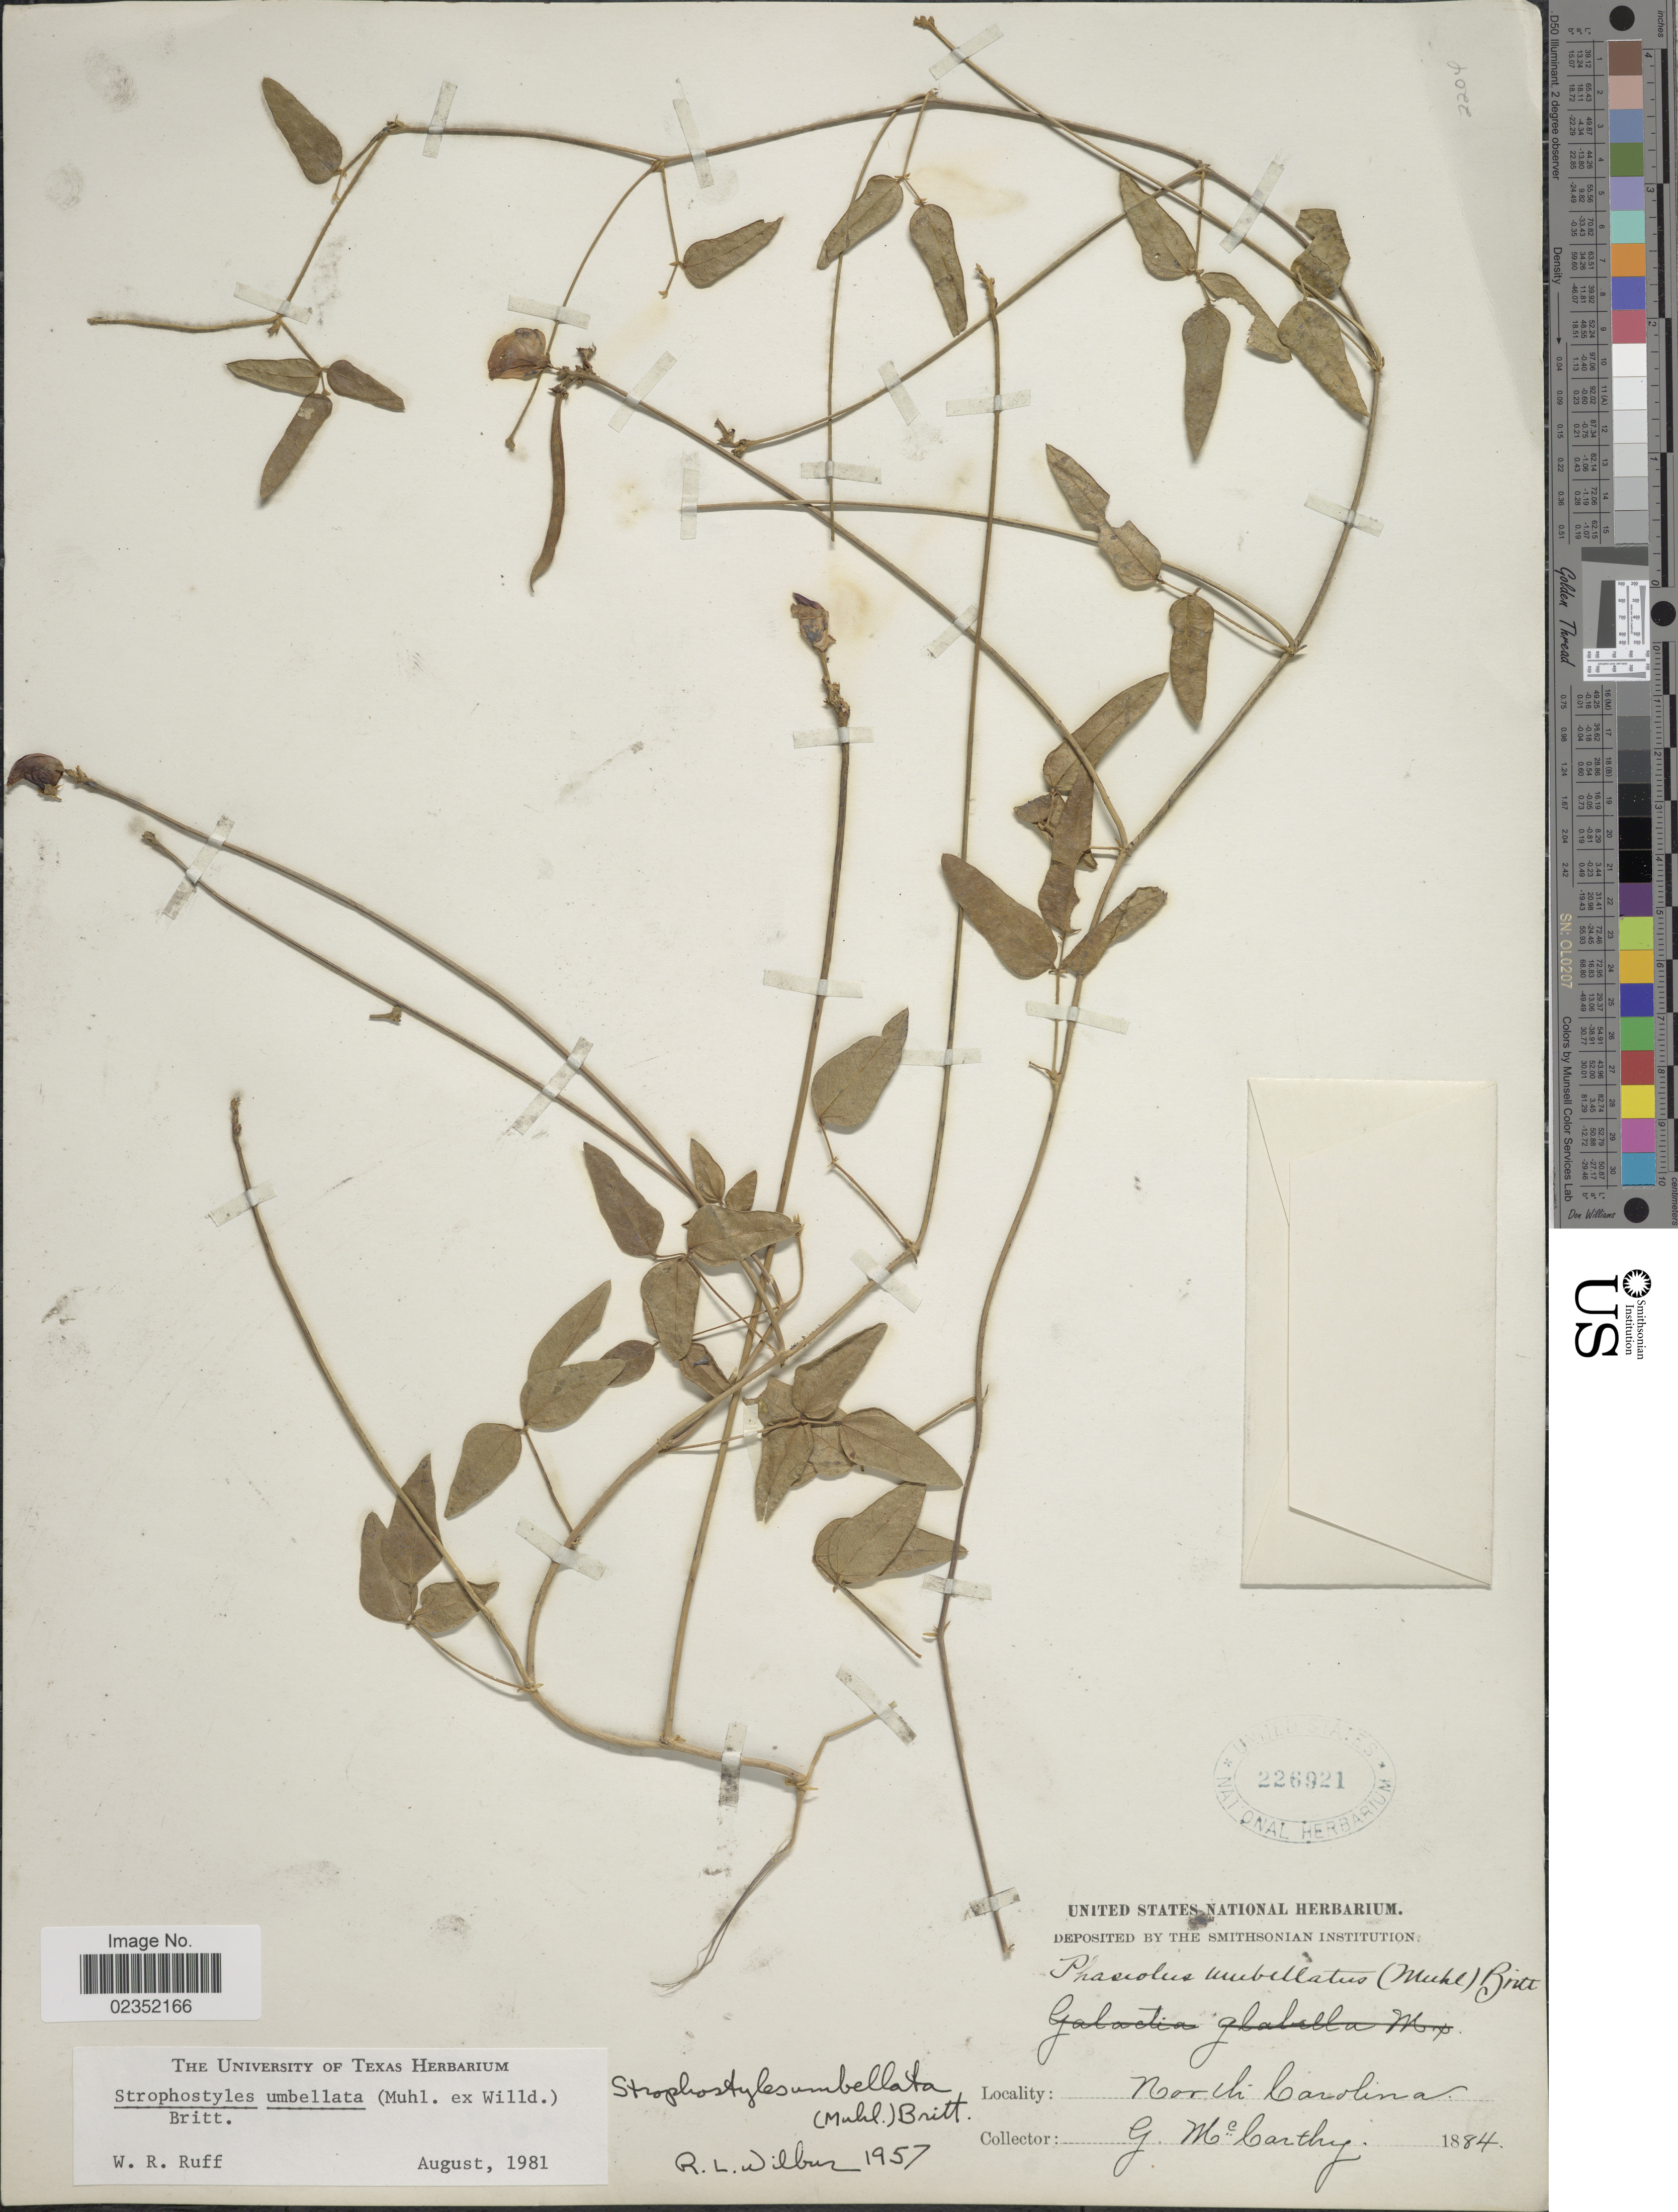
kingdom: Plantae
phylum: Tracheophyta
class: Magnoliopsida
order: Fabales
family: Fabaceae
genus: Strophostyles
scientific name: Strophostyles umbellata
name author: (Muhl. ex Willd.) Britton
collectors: G. McCarthy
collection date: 1884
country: United States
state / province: North Carolina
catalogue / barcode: US 226921